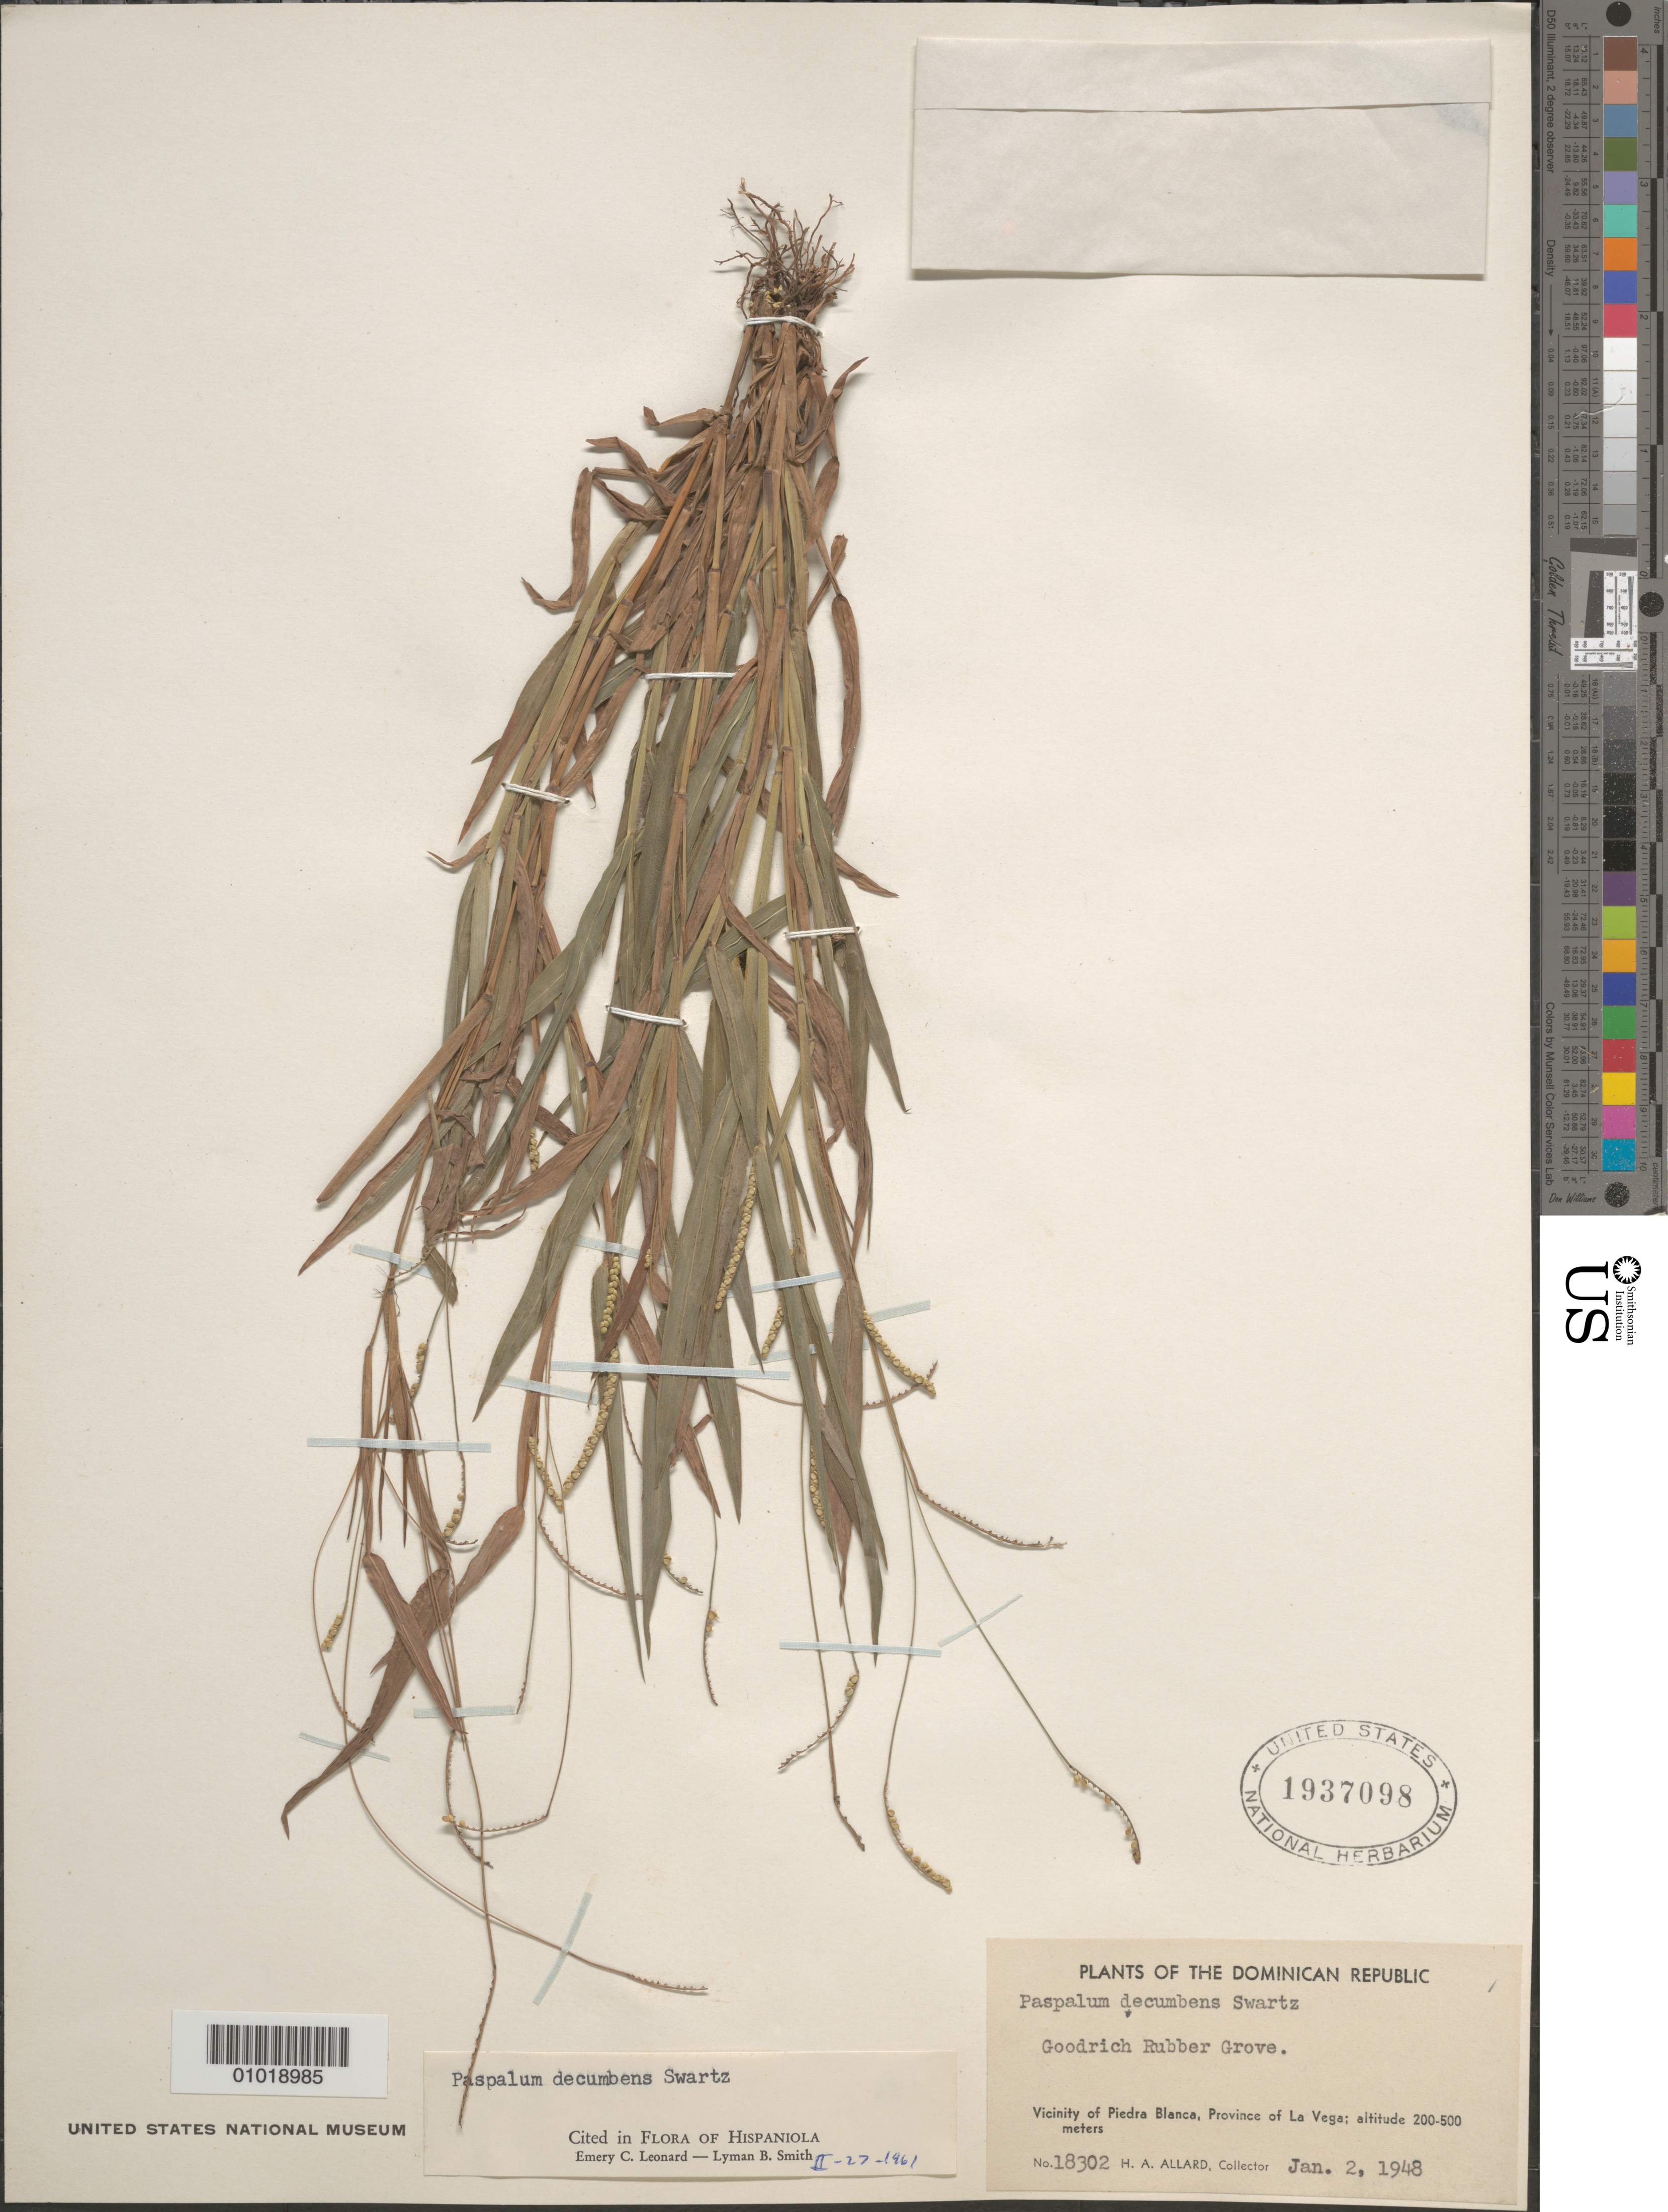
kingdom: Plantae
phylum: Tracheophyta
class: Liliopsida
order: Poales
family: Poaceae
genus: Paspalum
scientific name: Paspalum decumbens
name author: Sw.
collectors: H. A. Allard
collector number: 18302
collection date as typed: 02 Jan 1948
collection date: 1948-01-02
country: Dominican Republic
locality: Vic. of Piedra Blanca, Goodrich Rubber Grove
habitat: rubber grove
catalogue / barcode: US 1937098